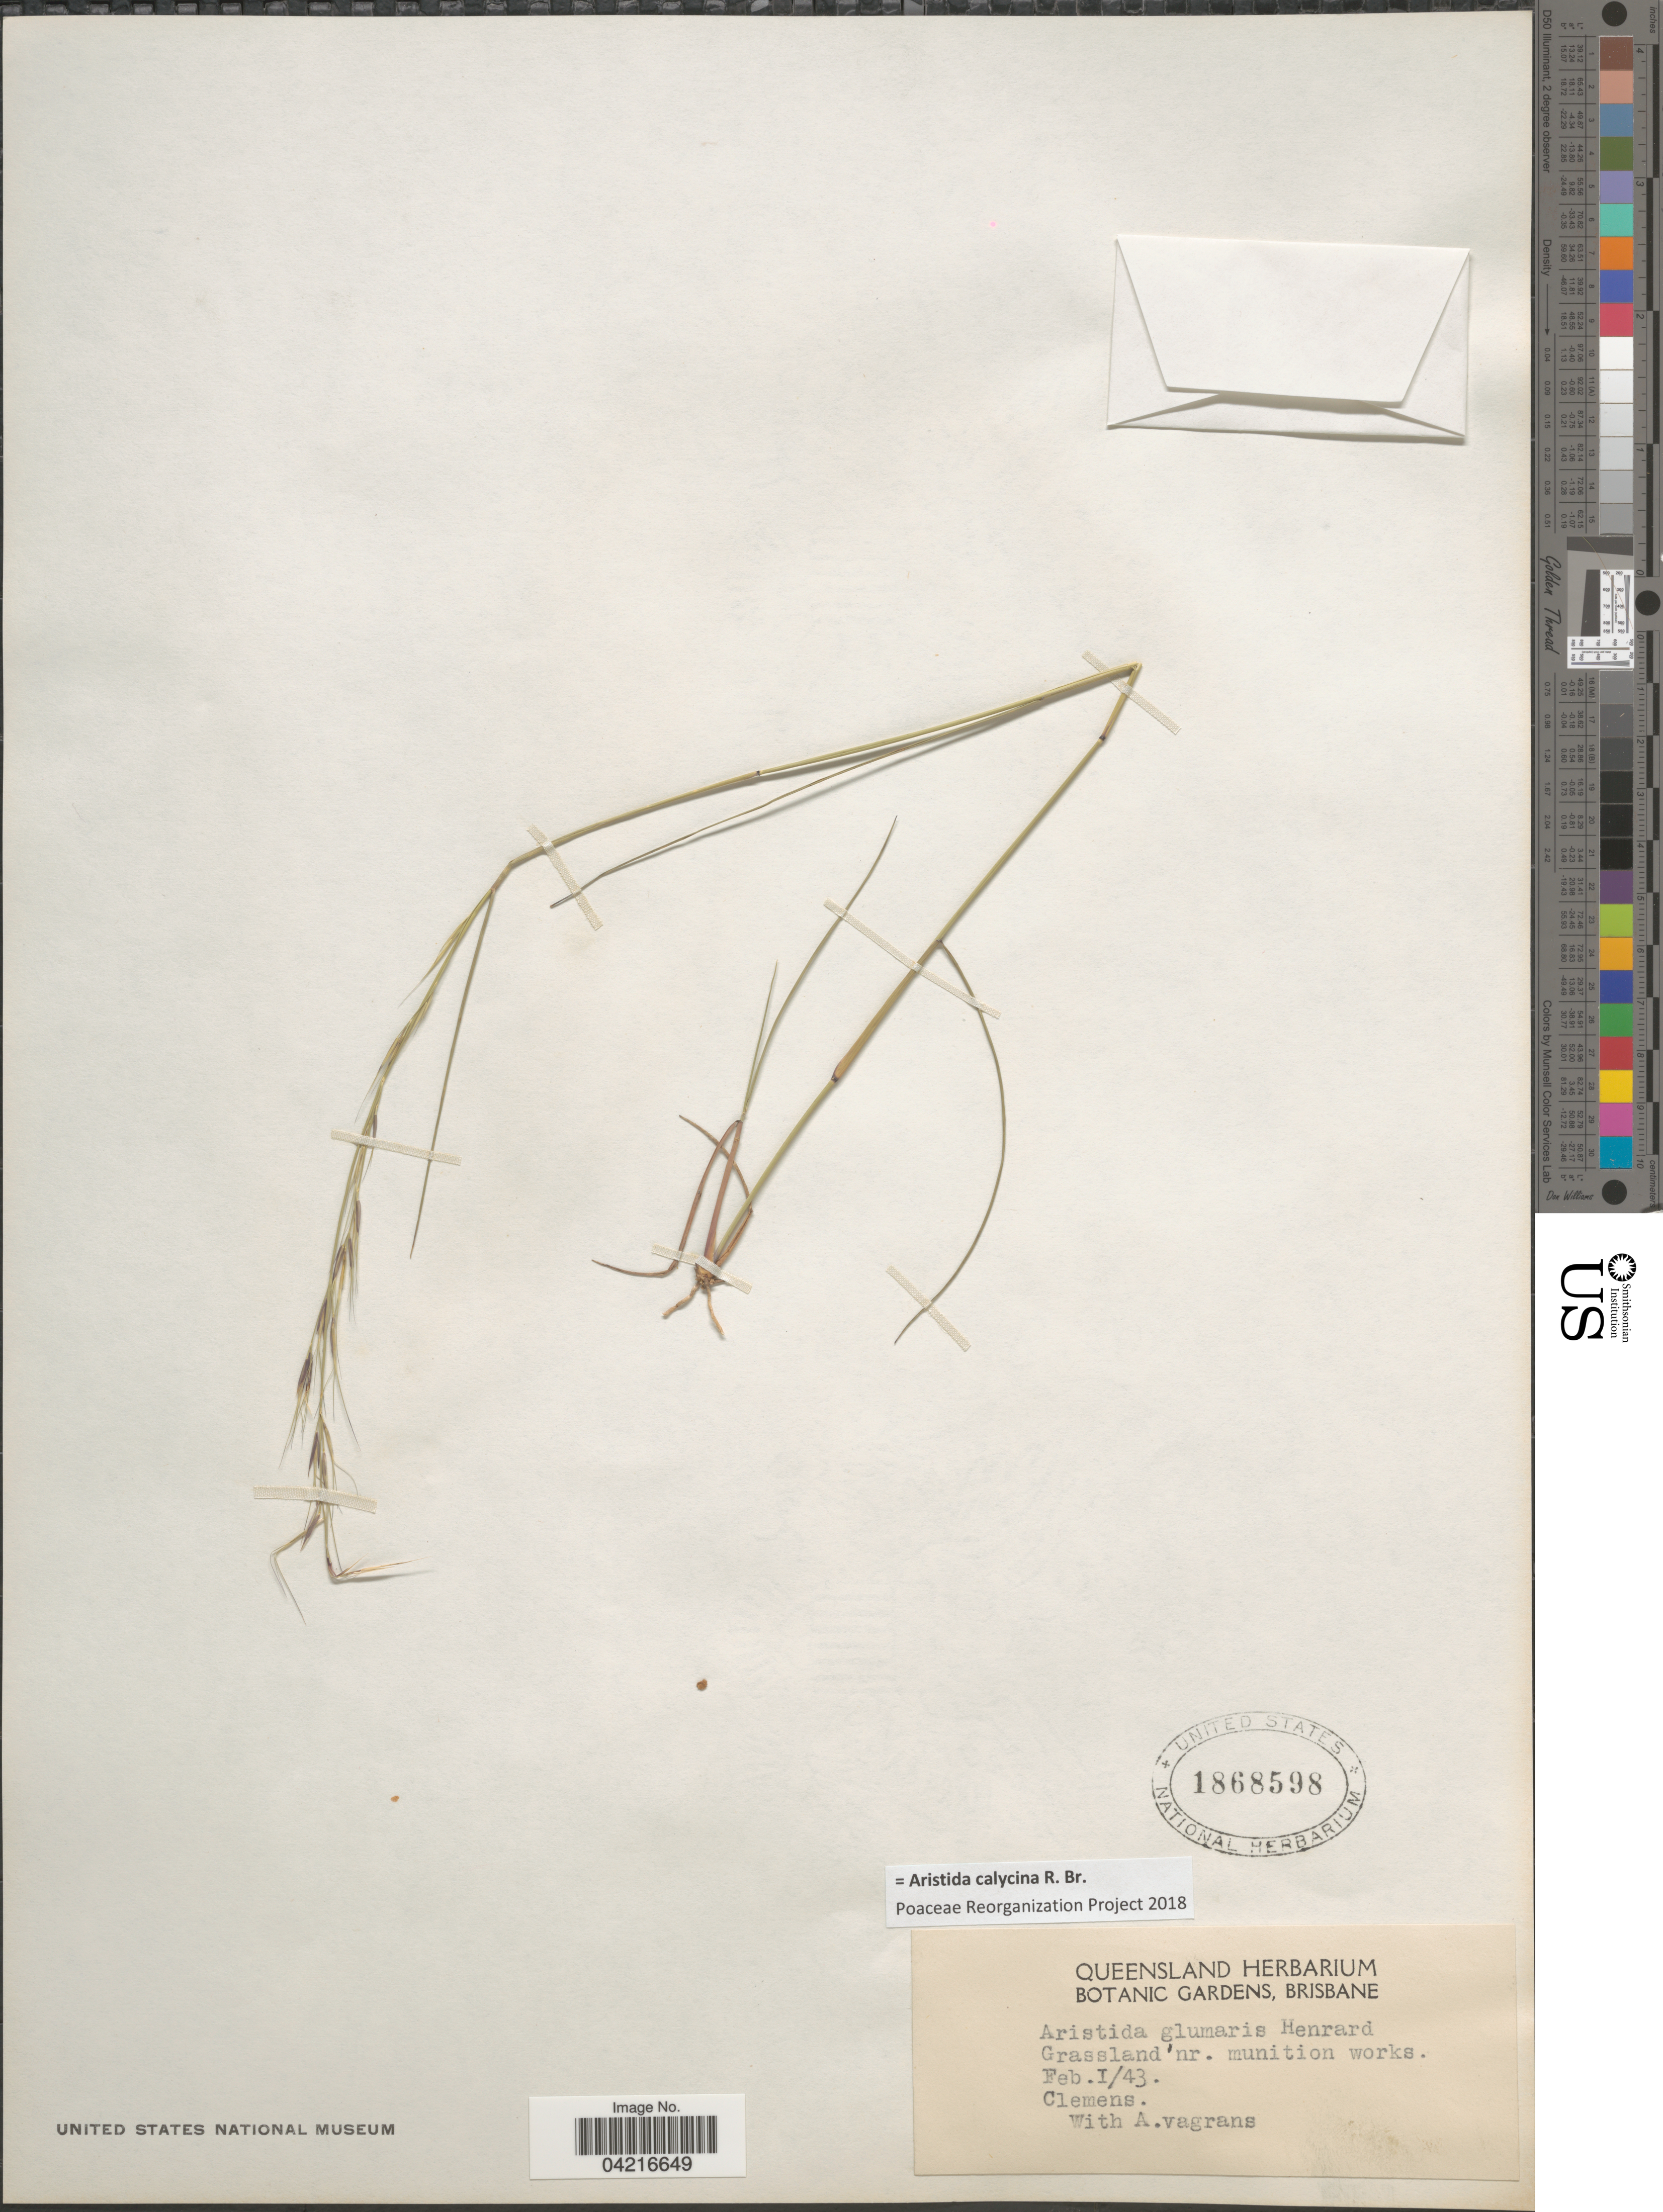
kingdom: Plantae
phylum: Tracheophyta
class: Liliopsida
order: Poales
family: Poaceae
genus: Aristida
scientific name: Aristida calycina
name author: R. Br.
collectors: -. Clemens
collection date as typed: Transcribed d/m/y: 1/2/43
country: Australia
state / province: Queensland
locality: Grassland nr. munition works.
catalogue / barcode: US 1868598